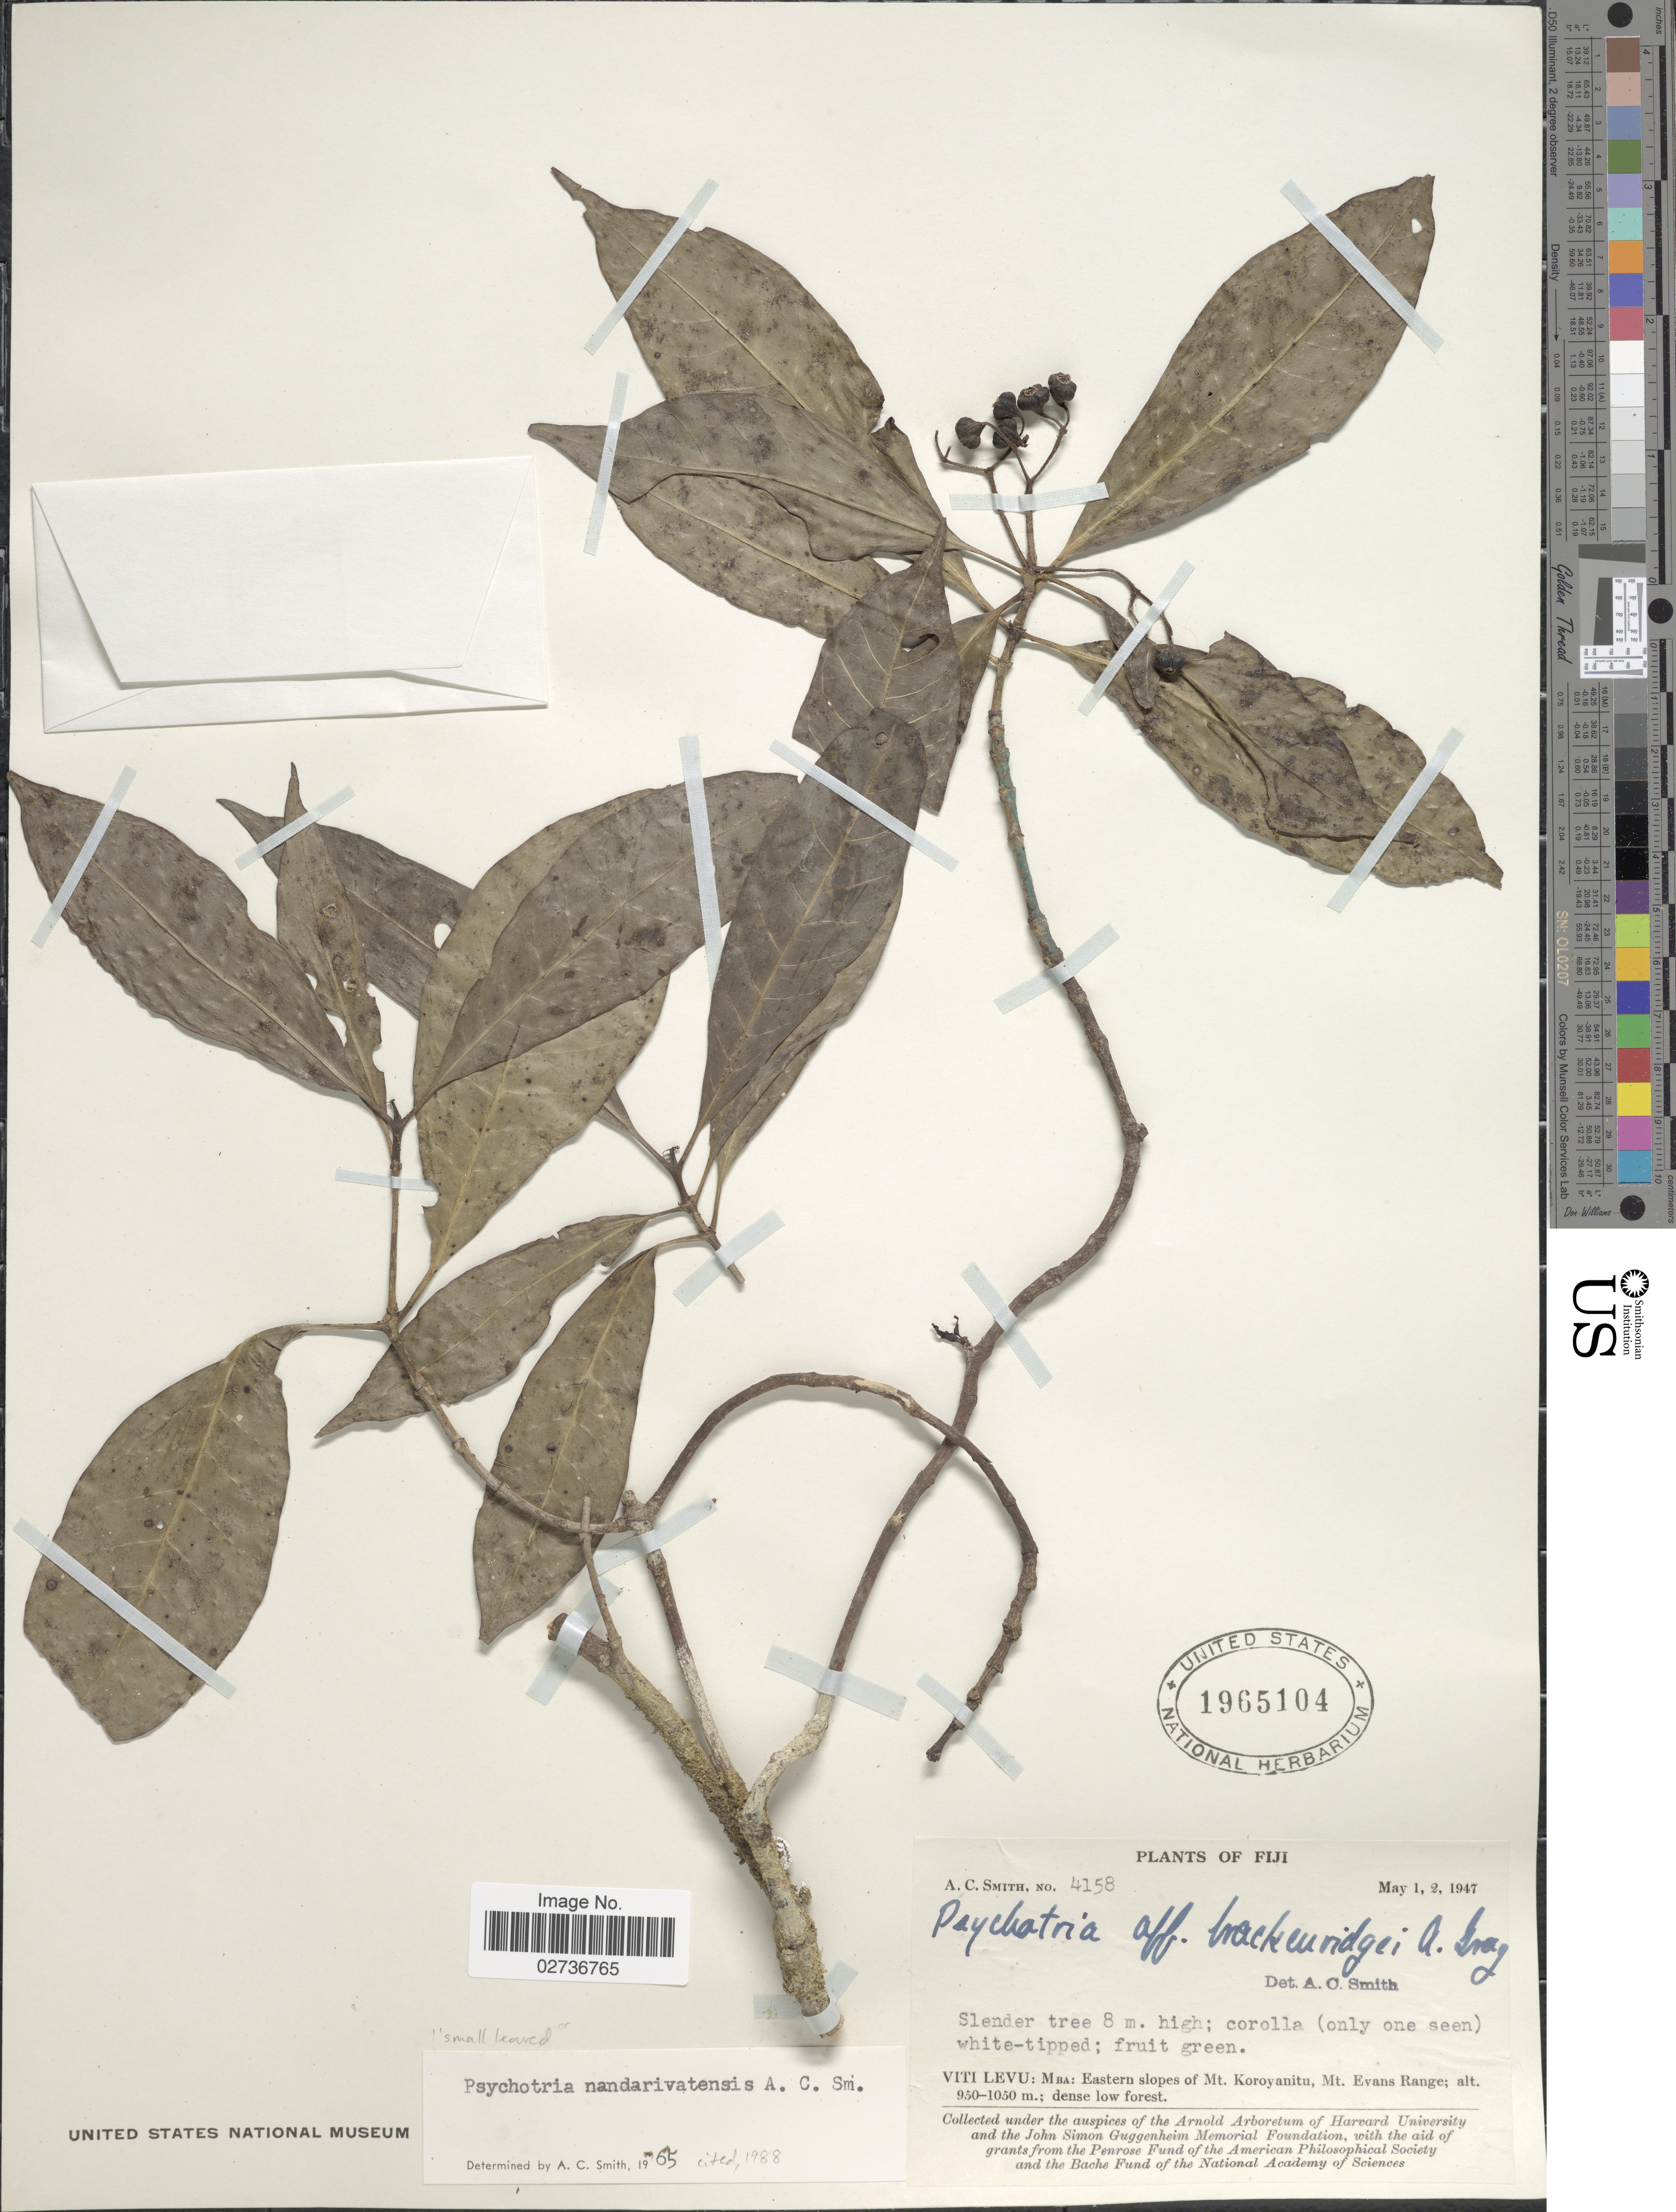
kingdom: Plantae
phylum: Tracheophyta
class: Magnoliopsida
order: Gentianales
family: Rubiaceae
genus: Psychotria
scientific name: Psychotria nandarivatensis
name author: A.C. Sm.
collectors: A. C. Smith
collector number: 4158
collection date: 1947-05-01/1947-05-02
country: Fiji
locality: Viti Levu: Mba: Eastern slopes of Mt. Koroyanitu, Mt. Evans Range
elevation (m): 950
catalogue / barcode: US 1965104